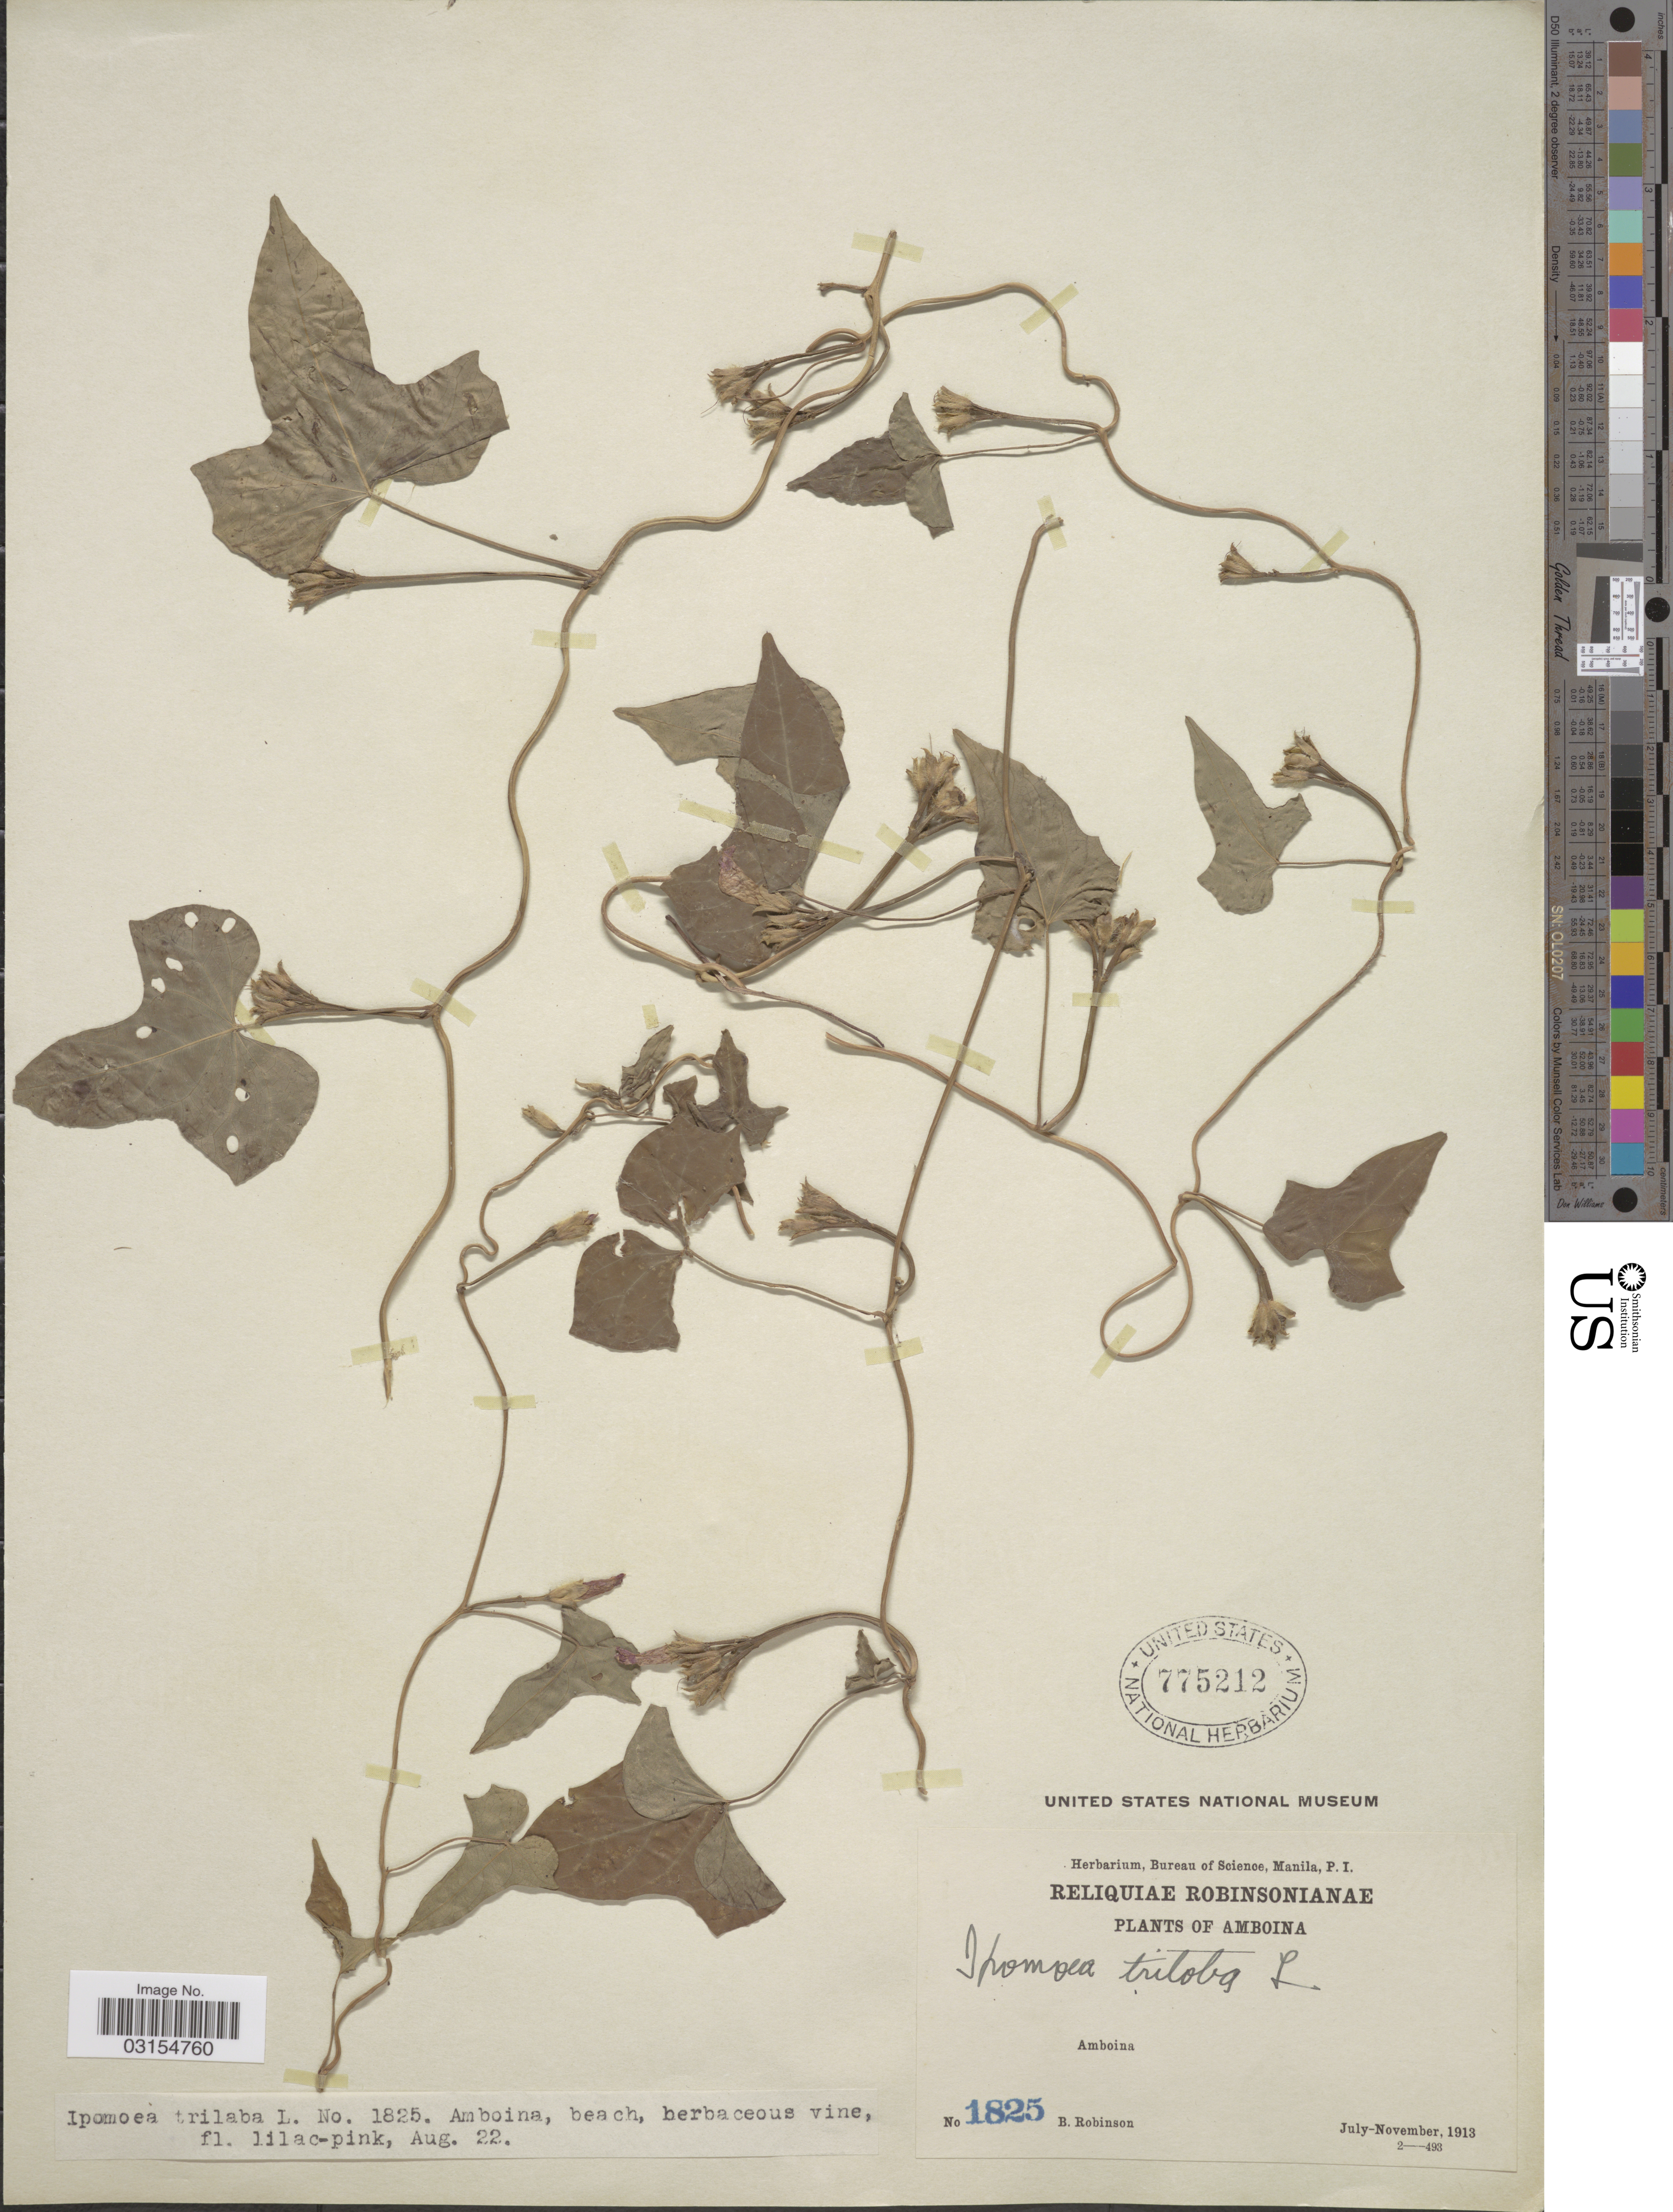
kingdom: Plantae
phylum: Tracheophyta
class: Magnoliopsida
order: Solanales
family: Convolvulaceae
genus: Ipomoea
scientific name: Ipomoea triloba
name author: L.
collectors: B. Robinson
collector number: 1825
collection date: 1913-08-22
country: Indonesia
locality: Amboina, beach.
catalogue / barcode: US 775212